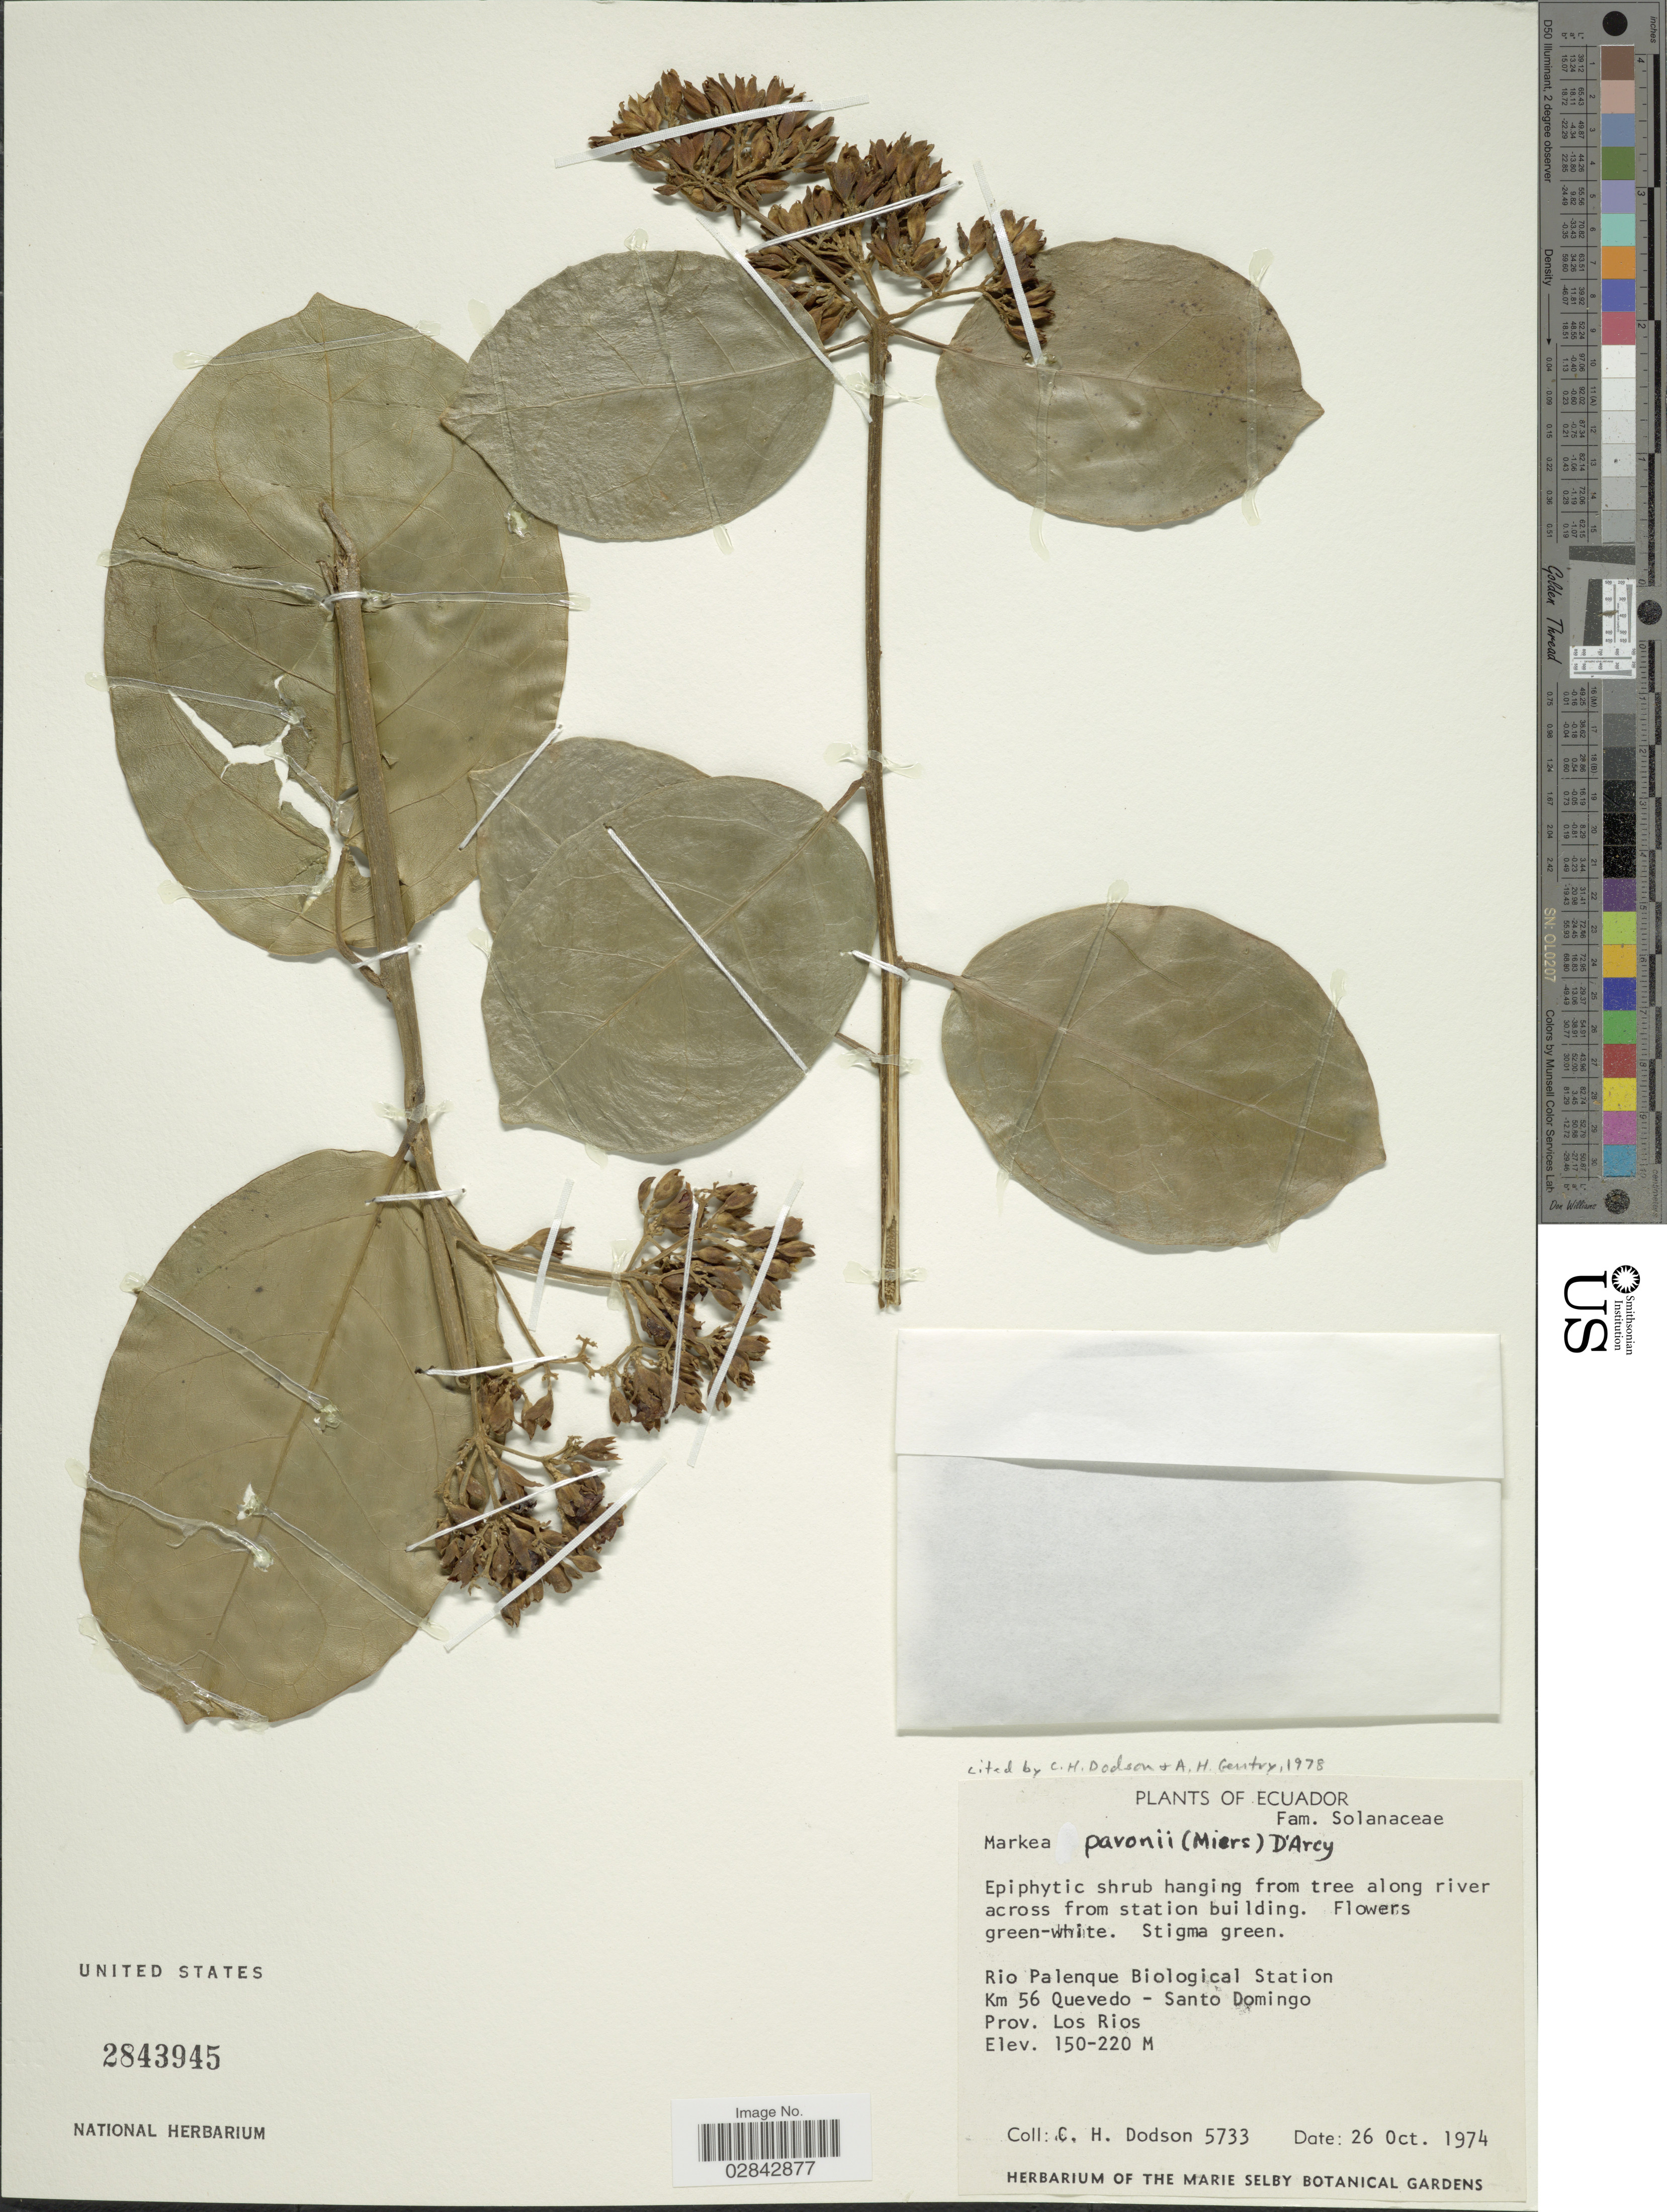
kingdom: Plantae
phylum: Tracheophyta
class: Magnoliopsida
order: Solanales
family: Solanaceae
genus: Markea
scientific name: Markea pavonii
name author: (Miers) D'Arcy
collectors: C. H. Dodson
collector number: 5733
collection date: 1974-10-26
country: Ecuador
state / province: Los Ríos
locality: Rio Palenque Biological Station, Km 56 Quevedo-Santo Domingo.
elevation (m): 150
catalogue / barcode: US 2843945